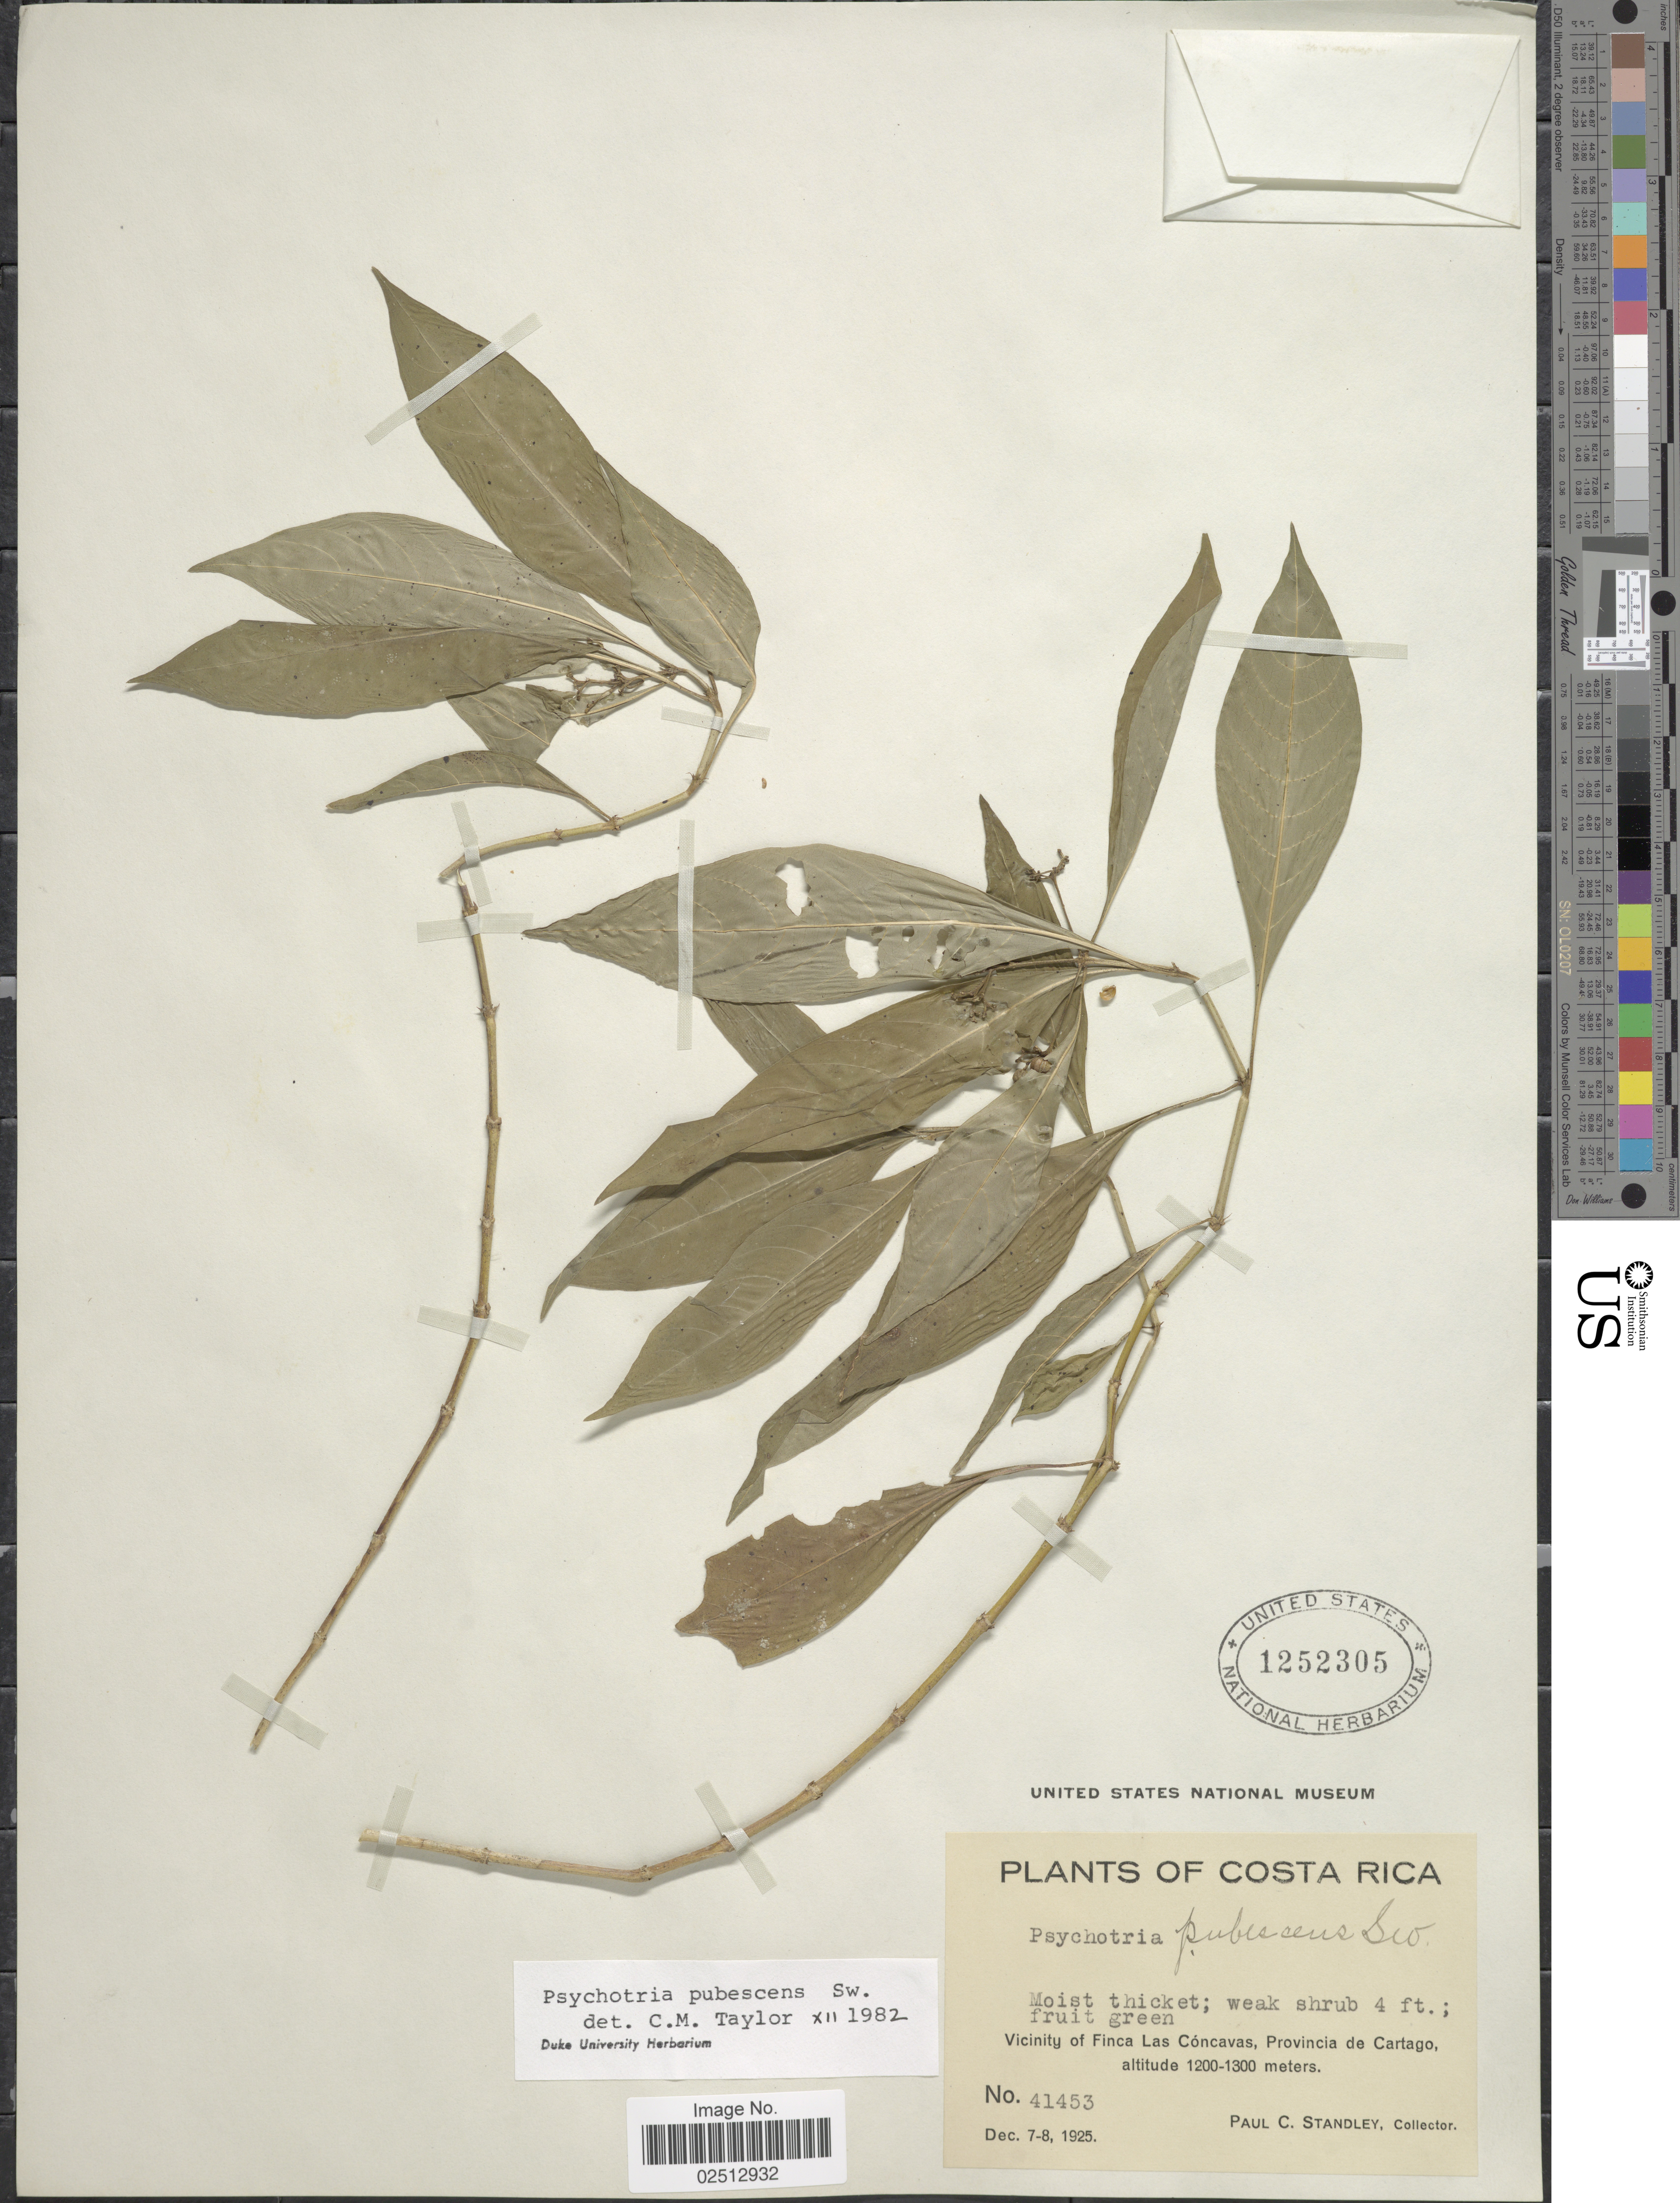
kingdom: Plantae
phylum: Tracheophyta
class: Magnoliopsida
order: Gentianales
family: Rubiaceae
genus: Psychotria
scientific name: Psychotria pubescens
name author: Sw.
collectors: P. C. Standley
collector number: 41453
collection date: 1925-12-07/1925-12-08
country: Costa Rica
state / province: Cartago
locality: Vicinity of Finca Las Concavas, Provincia de Cartago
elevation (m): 1200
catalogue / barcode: US 1252305